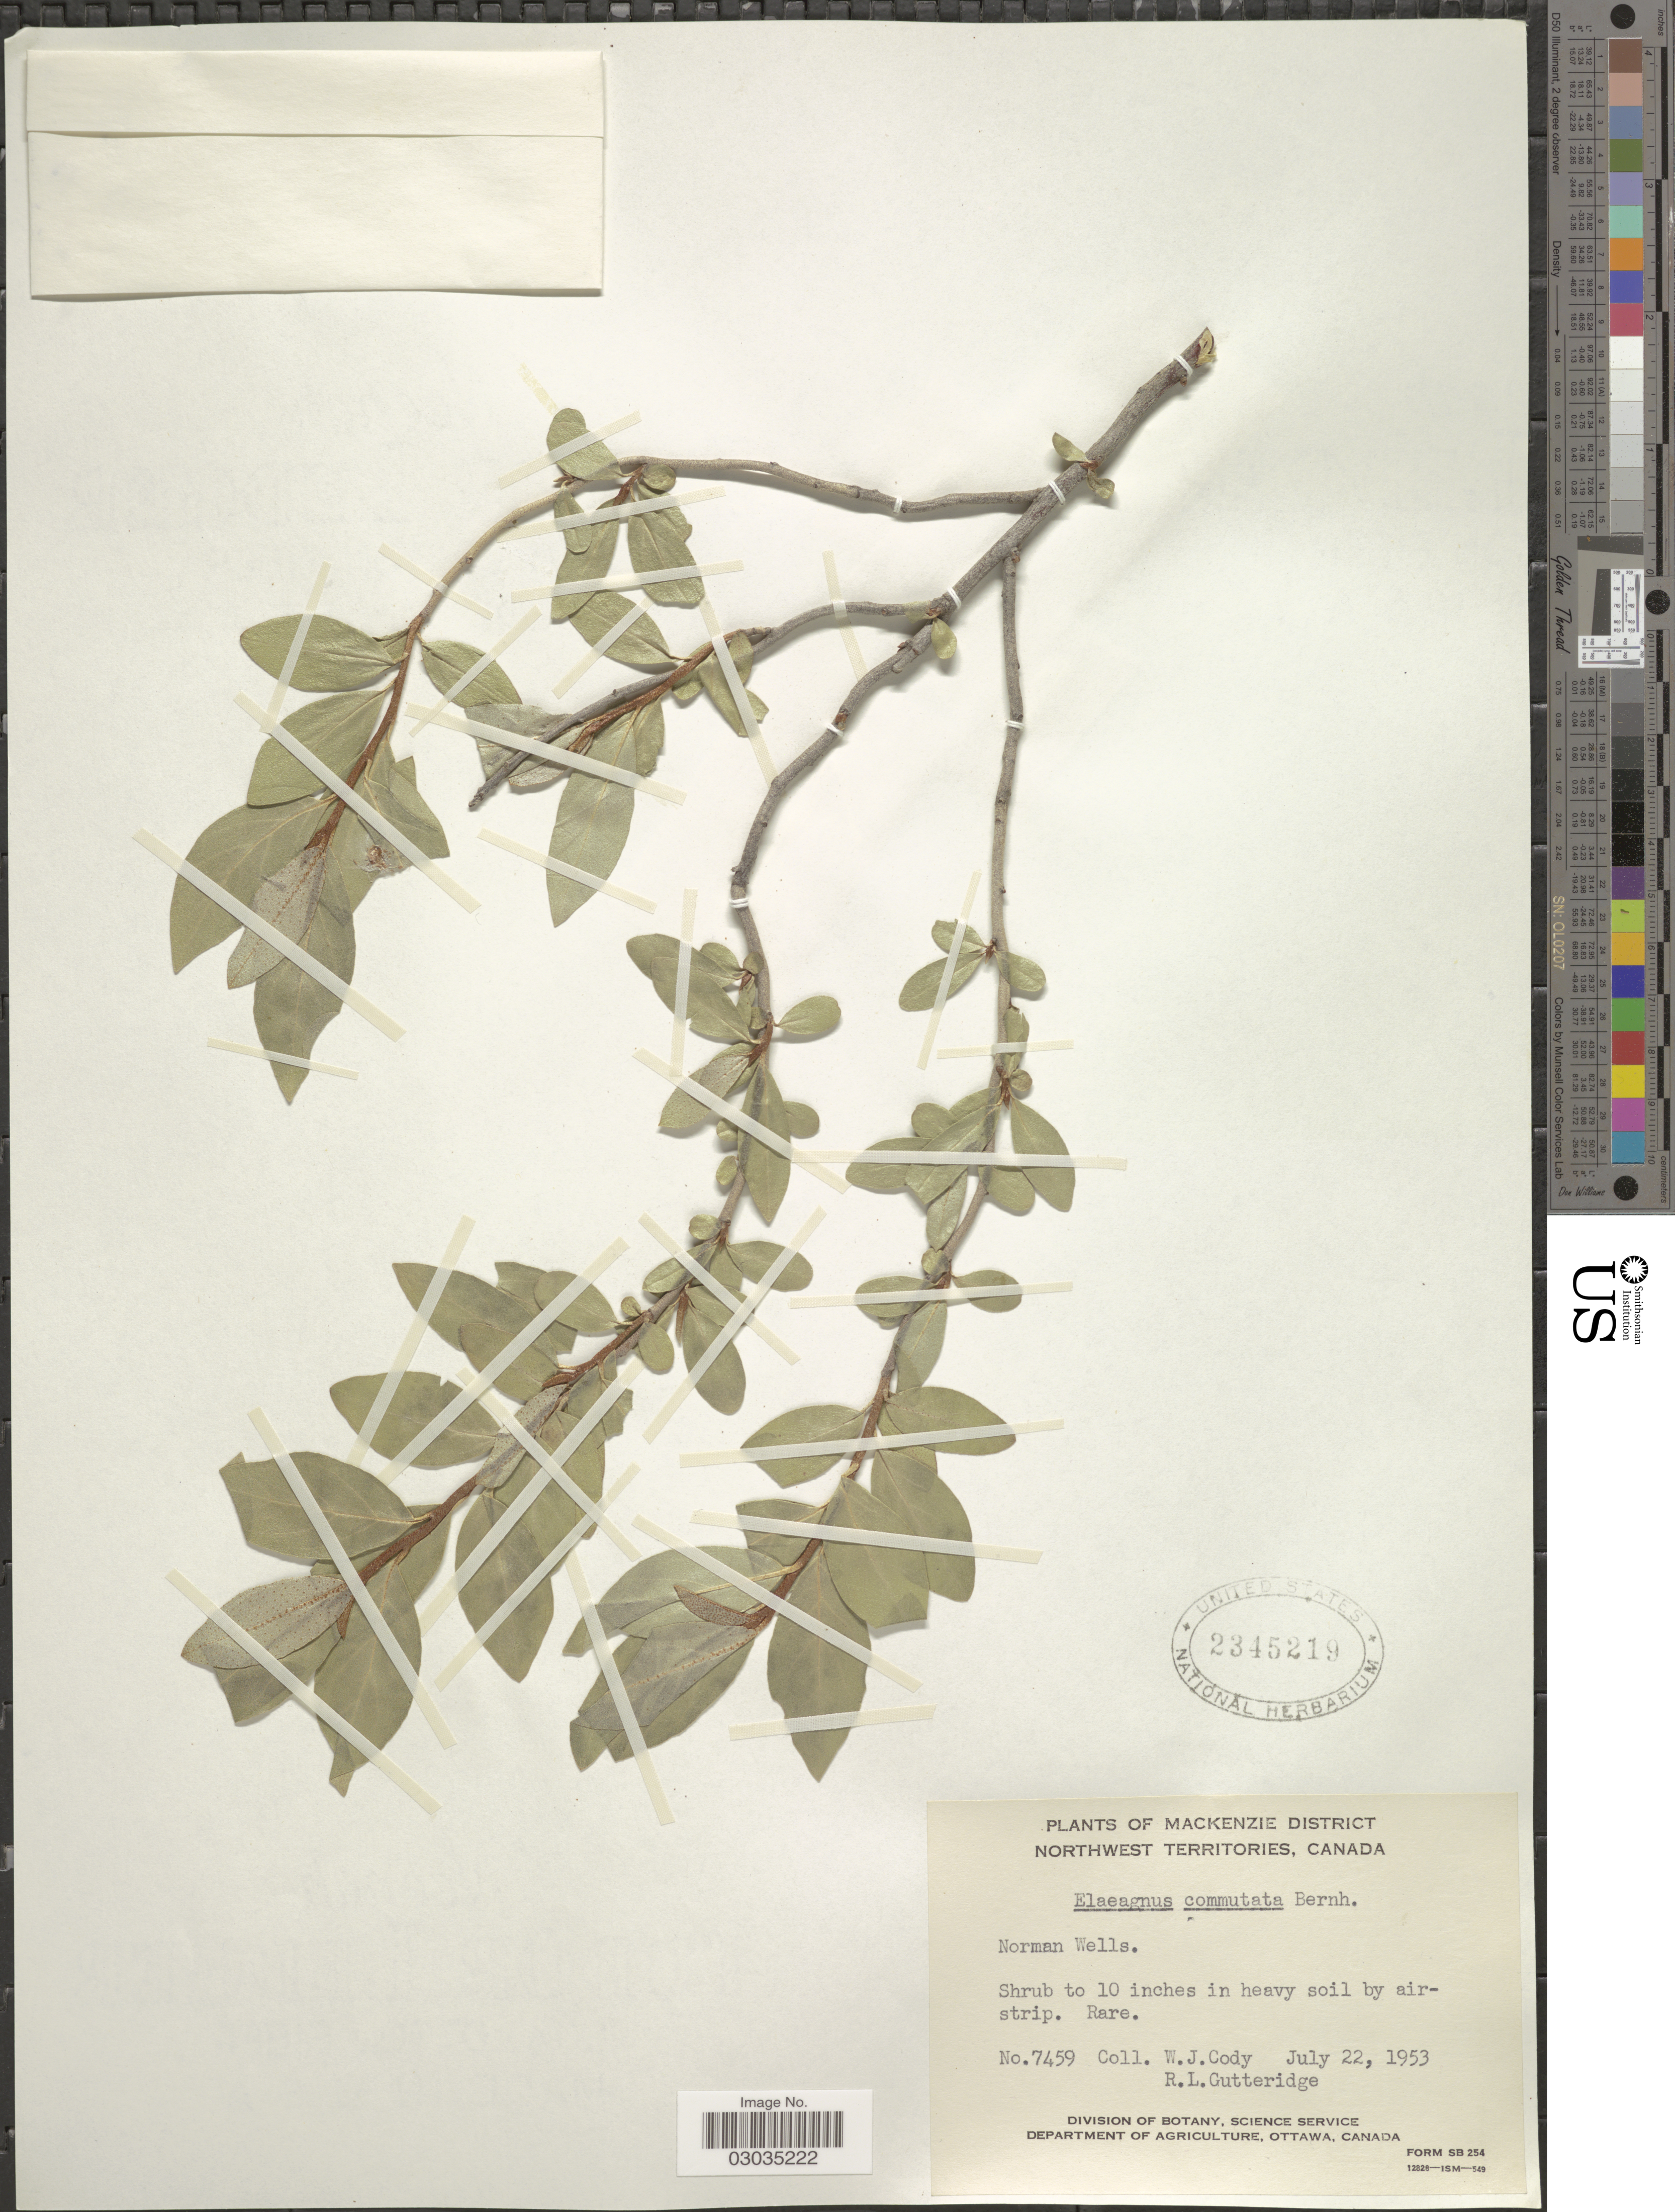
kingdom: Plantae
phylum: Tracheophyta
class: Magnoliopsida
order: Rosales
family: Elaeagnaceae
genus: Elaeagnus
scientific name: Elaeagnus commutata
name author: Bernh. ex Rydb.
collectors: W. Cody & R. Gutteridge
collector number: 7459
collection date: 1953-07-22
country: Canada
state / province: Northwest Territories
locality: Mackenzie District, Norman Wells.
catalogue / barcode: US 2345219